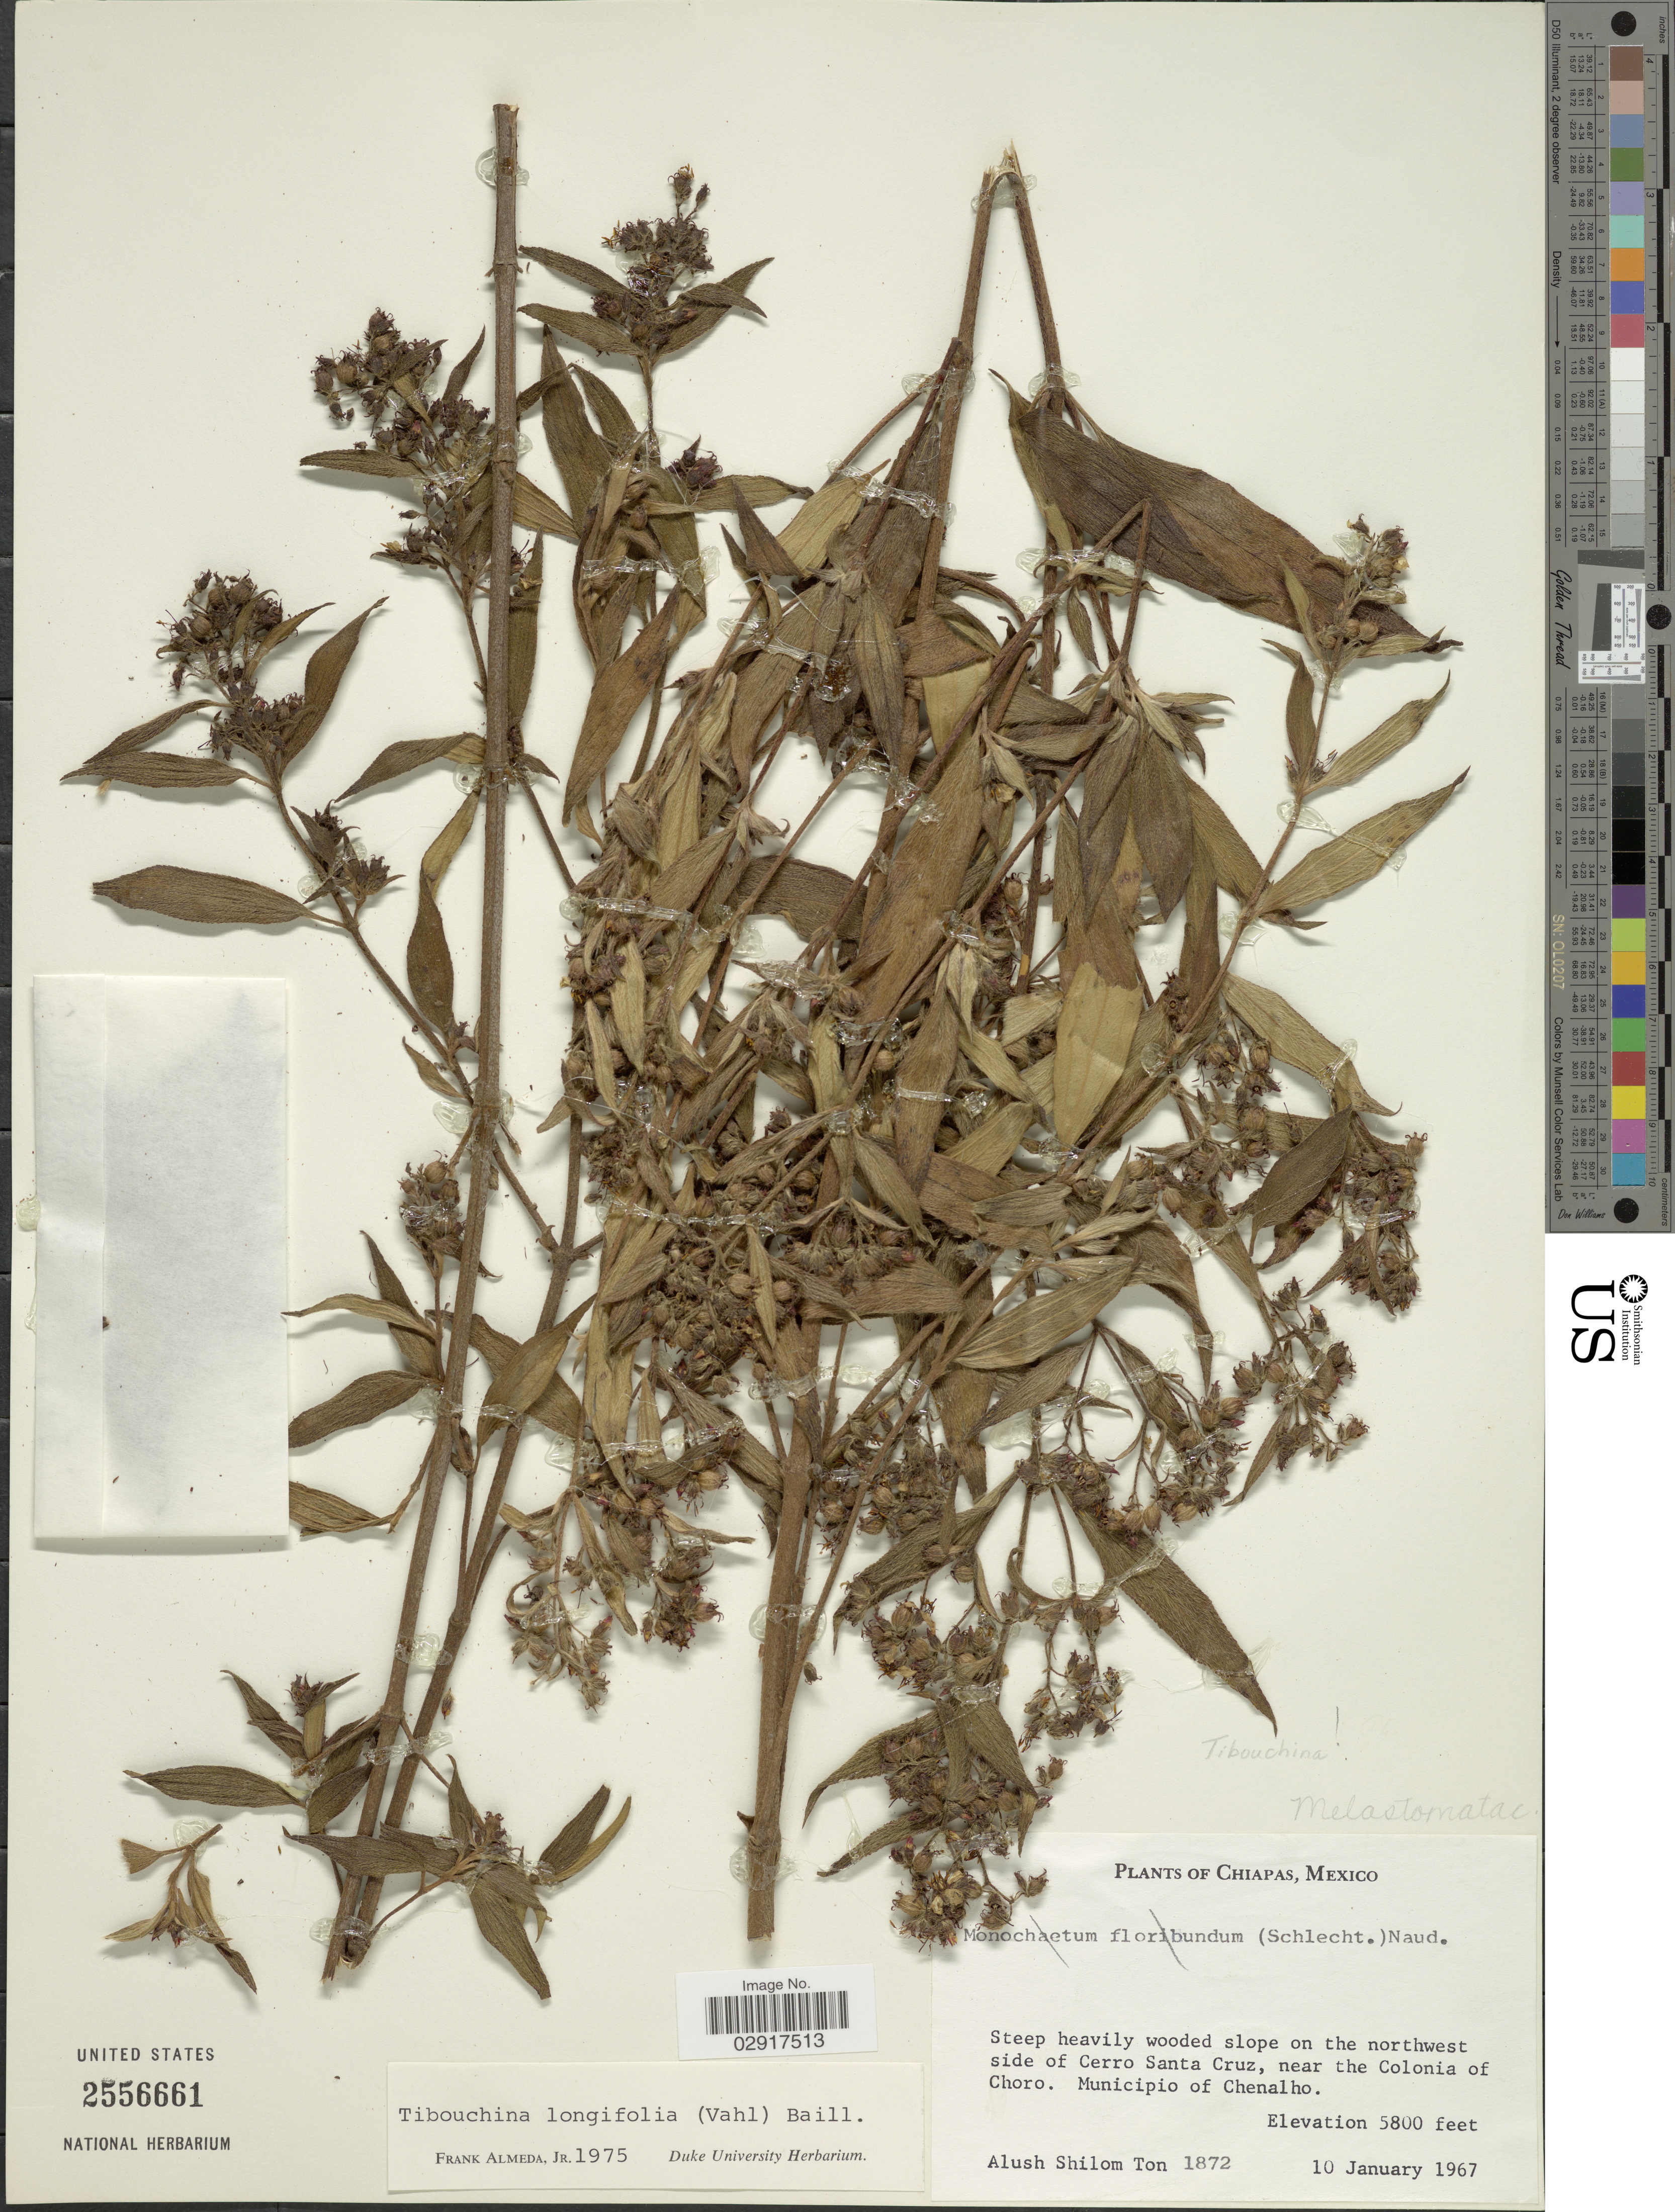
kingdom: Plantae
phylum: Tracheophyta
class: Magnoliopsida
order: Myrtales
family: Melastomataceae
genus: Chaetogastra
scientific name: Chaetogastra longifolia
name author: (Vahl) DC.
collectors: A. S. Ton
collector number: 1872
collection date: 1967-01-10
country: Mexico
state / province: Chiapas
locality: Steep heavily wooded slope on the northwest side of Cerro Santa Cruz, near the Colonia of Choro. Municipio of Chenalho.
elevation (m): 1768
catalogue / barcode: US 2556661